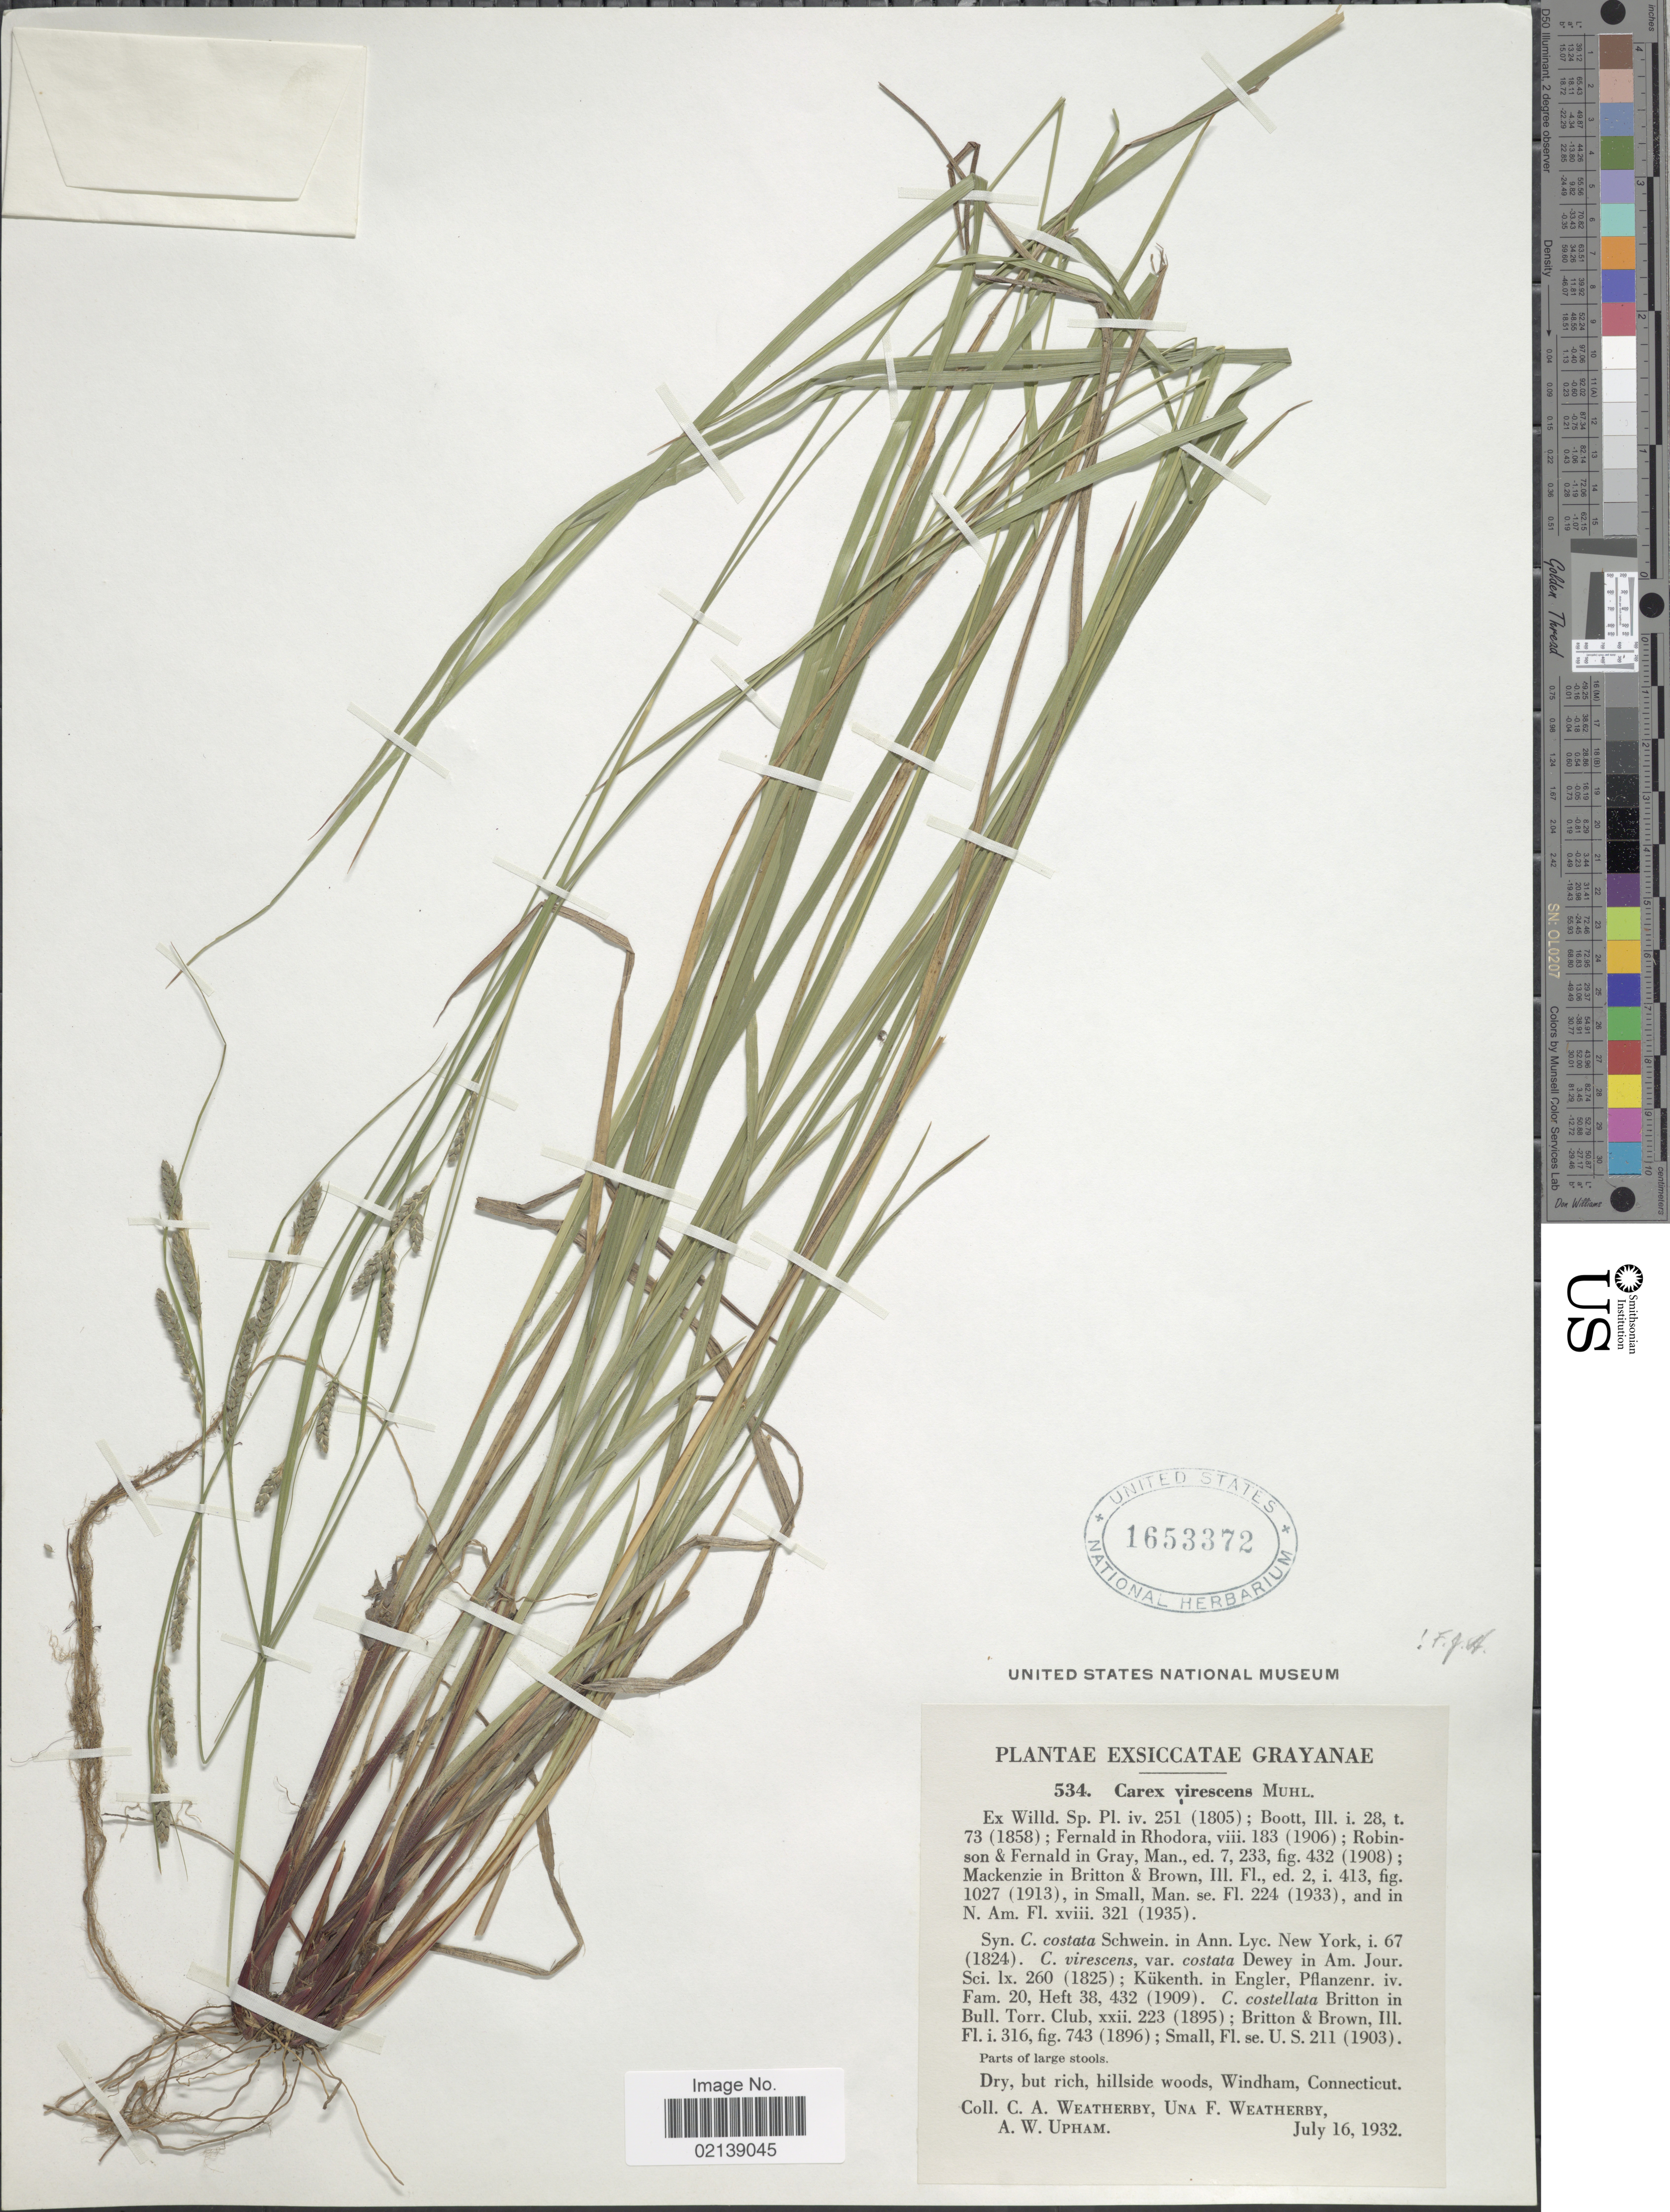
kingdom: Plantae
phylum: Tracheophyta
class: Liliopsida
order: Poales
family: Cyperaceae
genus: Carex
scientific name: Carex virescens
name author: Muhl. ex Willd.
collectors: C. A. Weatherby, U. Weatherby & A. Upham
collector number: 534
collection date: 1932-07-16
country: United States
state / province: Connecticut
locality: Dry, but rich, hillside woods, Windham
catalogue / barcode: US 1653372